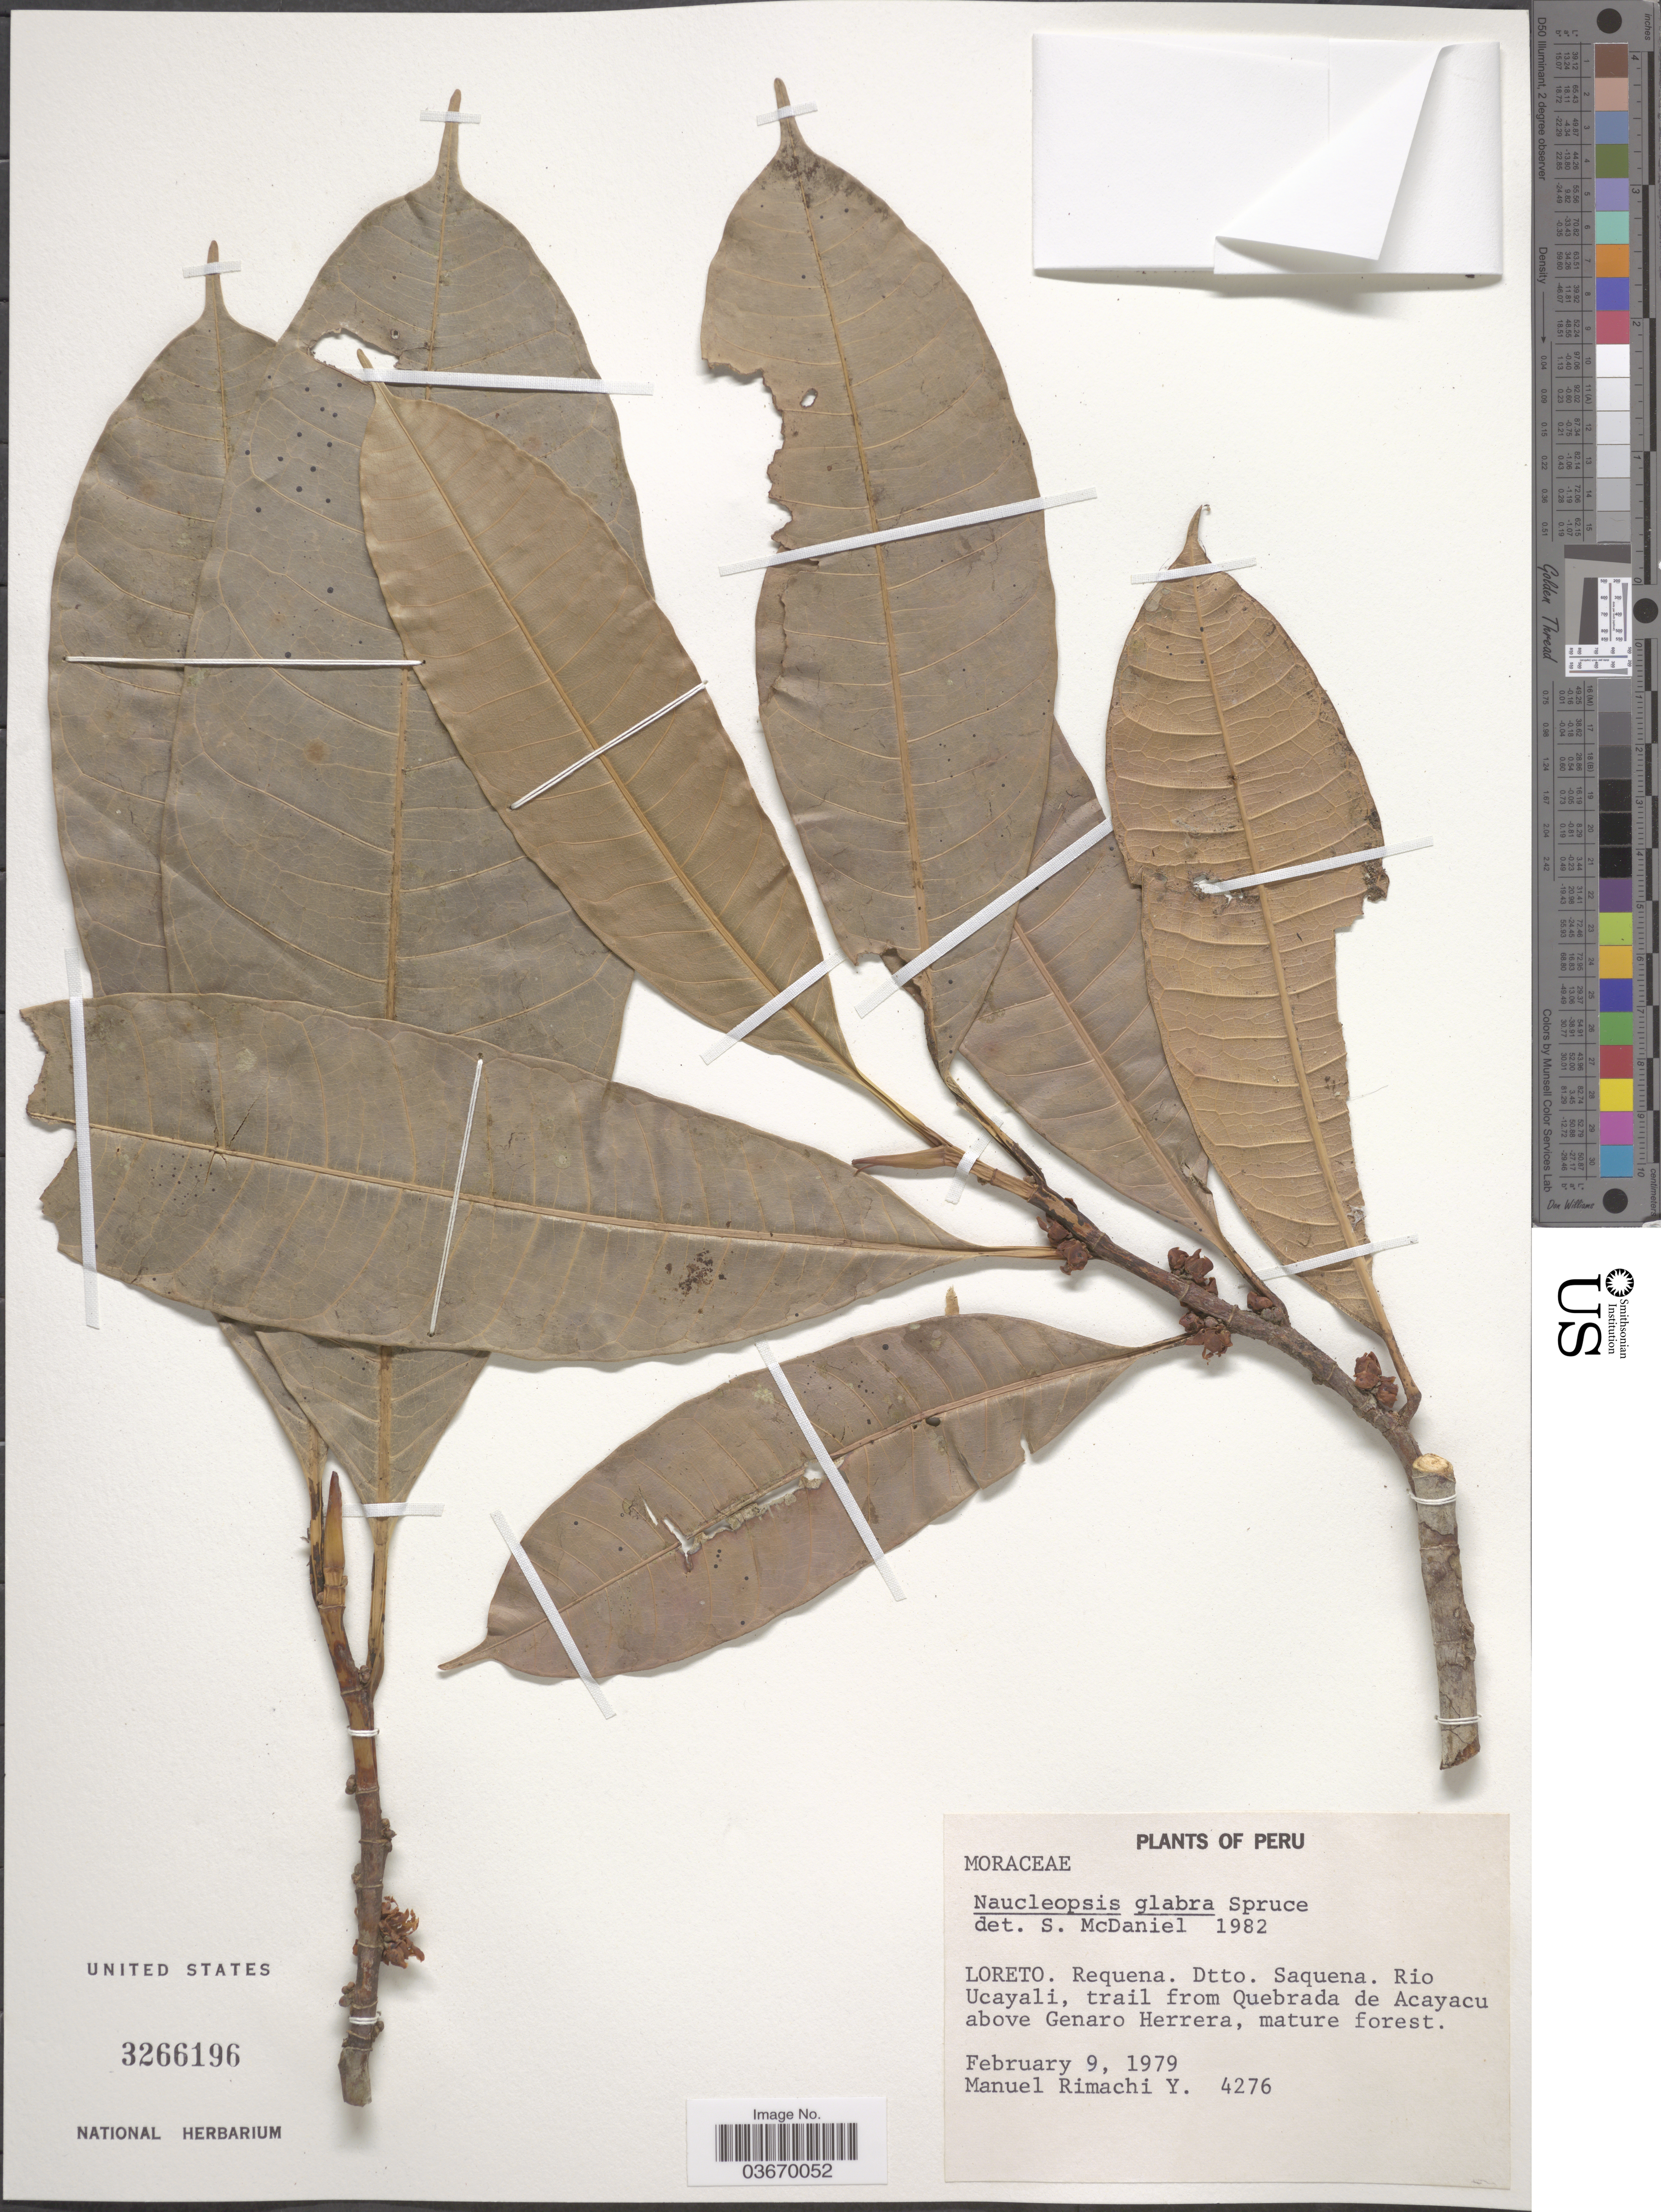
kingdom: Plantae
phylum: Tracheophyta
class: Magnoliopsida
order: Rosales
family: Moraceae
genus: Naucleopsis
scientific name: Naucleopsis glabra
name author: Spruce ex Pittier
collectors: M. Rimachi Y.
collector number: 4276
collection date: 1979-02-09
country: Peru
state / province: Loreto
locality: Requena. Dtto. Saquena. Rio Ucayali, trail from Quebrada de Acayacu above Genaro Herrera.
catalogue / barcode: US 3266196